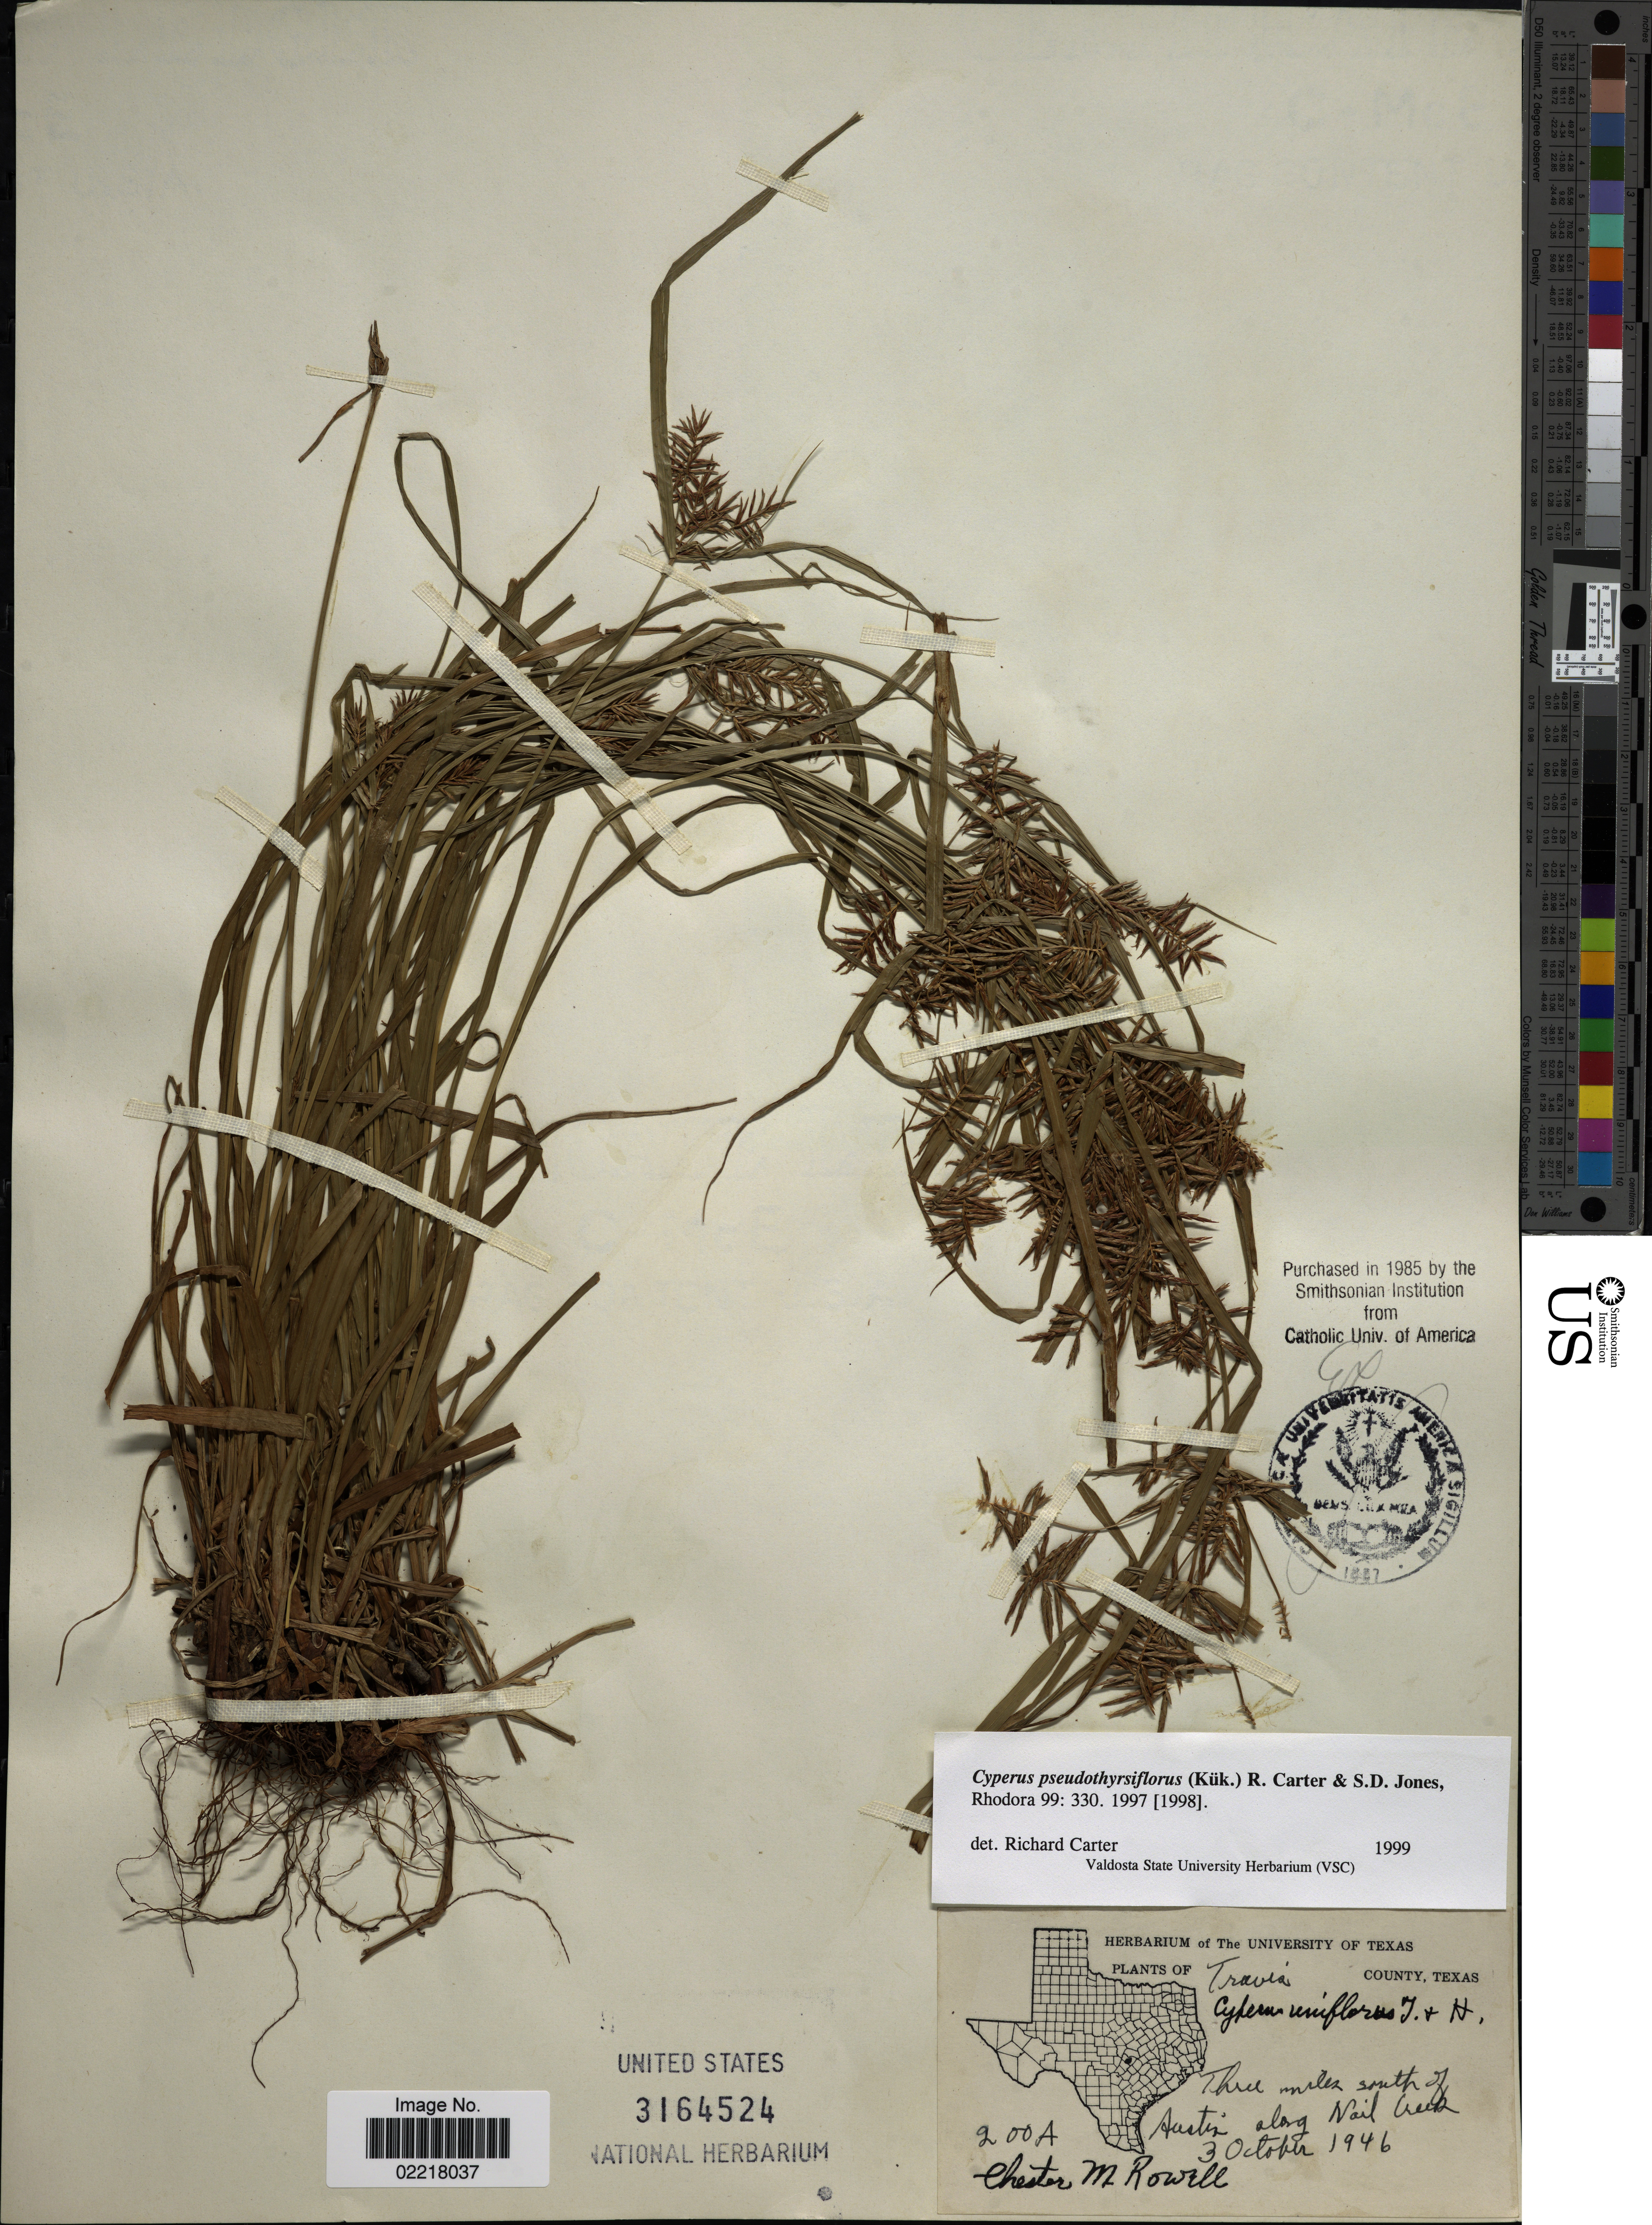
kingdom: Plantae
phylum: Tracheophyta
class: Liliopsida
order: Poales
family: Cyperaceae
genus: Cyperus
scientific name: Cyperus pseudothyrsiflorus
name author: (Kük.) R. Carter & S.D. Jones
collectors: C. M. Rowell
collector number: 200A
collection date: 1946-10-03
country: United States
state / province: Texas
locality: Travis County. Three miles south of Austin along Nail Creek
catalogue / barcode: US 3164524